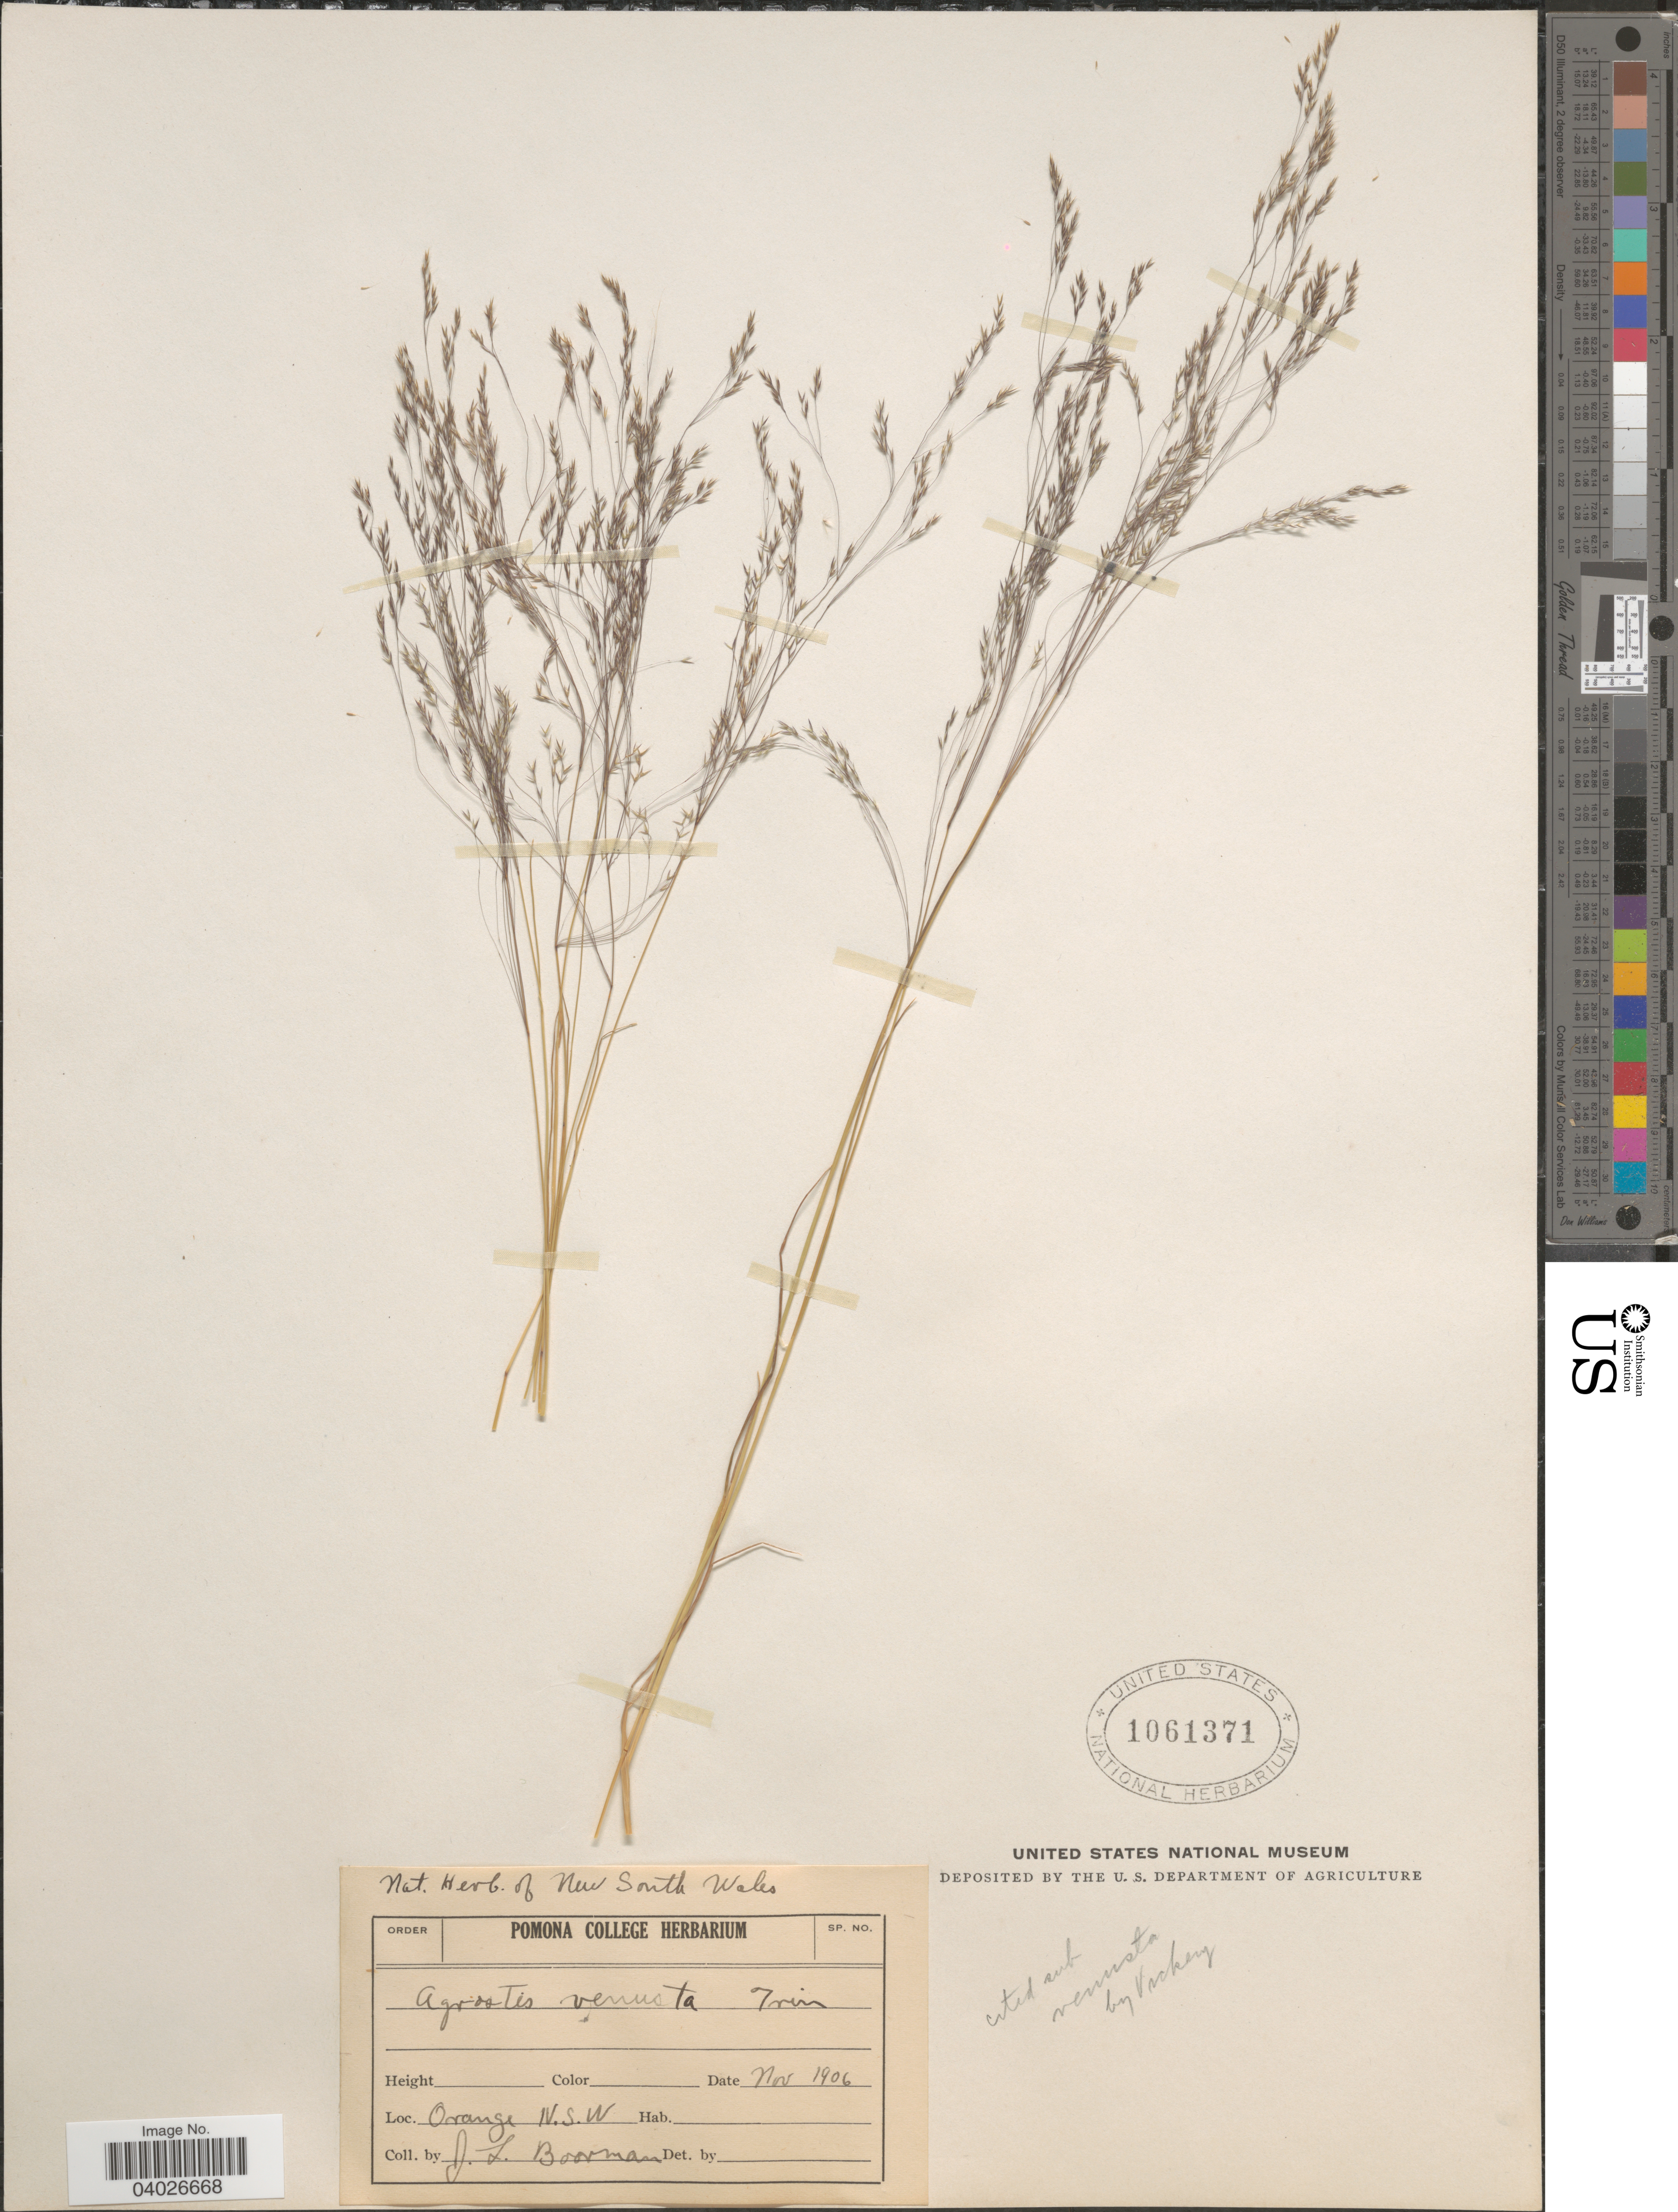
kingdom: Plantae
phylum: Tracheophyta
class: Liliopsida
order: Poales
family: Poaceae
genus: Agrostis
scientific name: Agrostis venusta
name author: Trin.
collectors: J. Boorman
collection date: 1906-11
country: Australia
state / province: New South Wales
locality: Orange.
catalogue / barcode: US 1061371